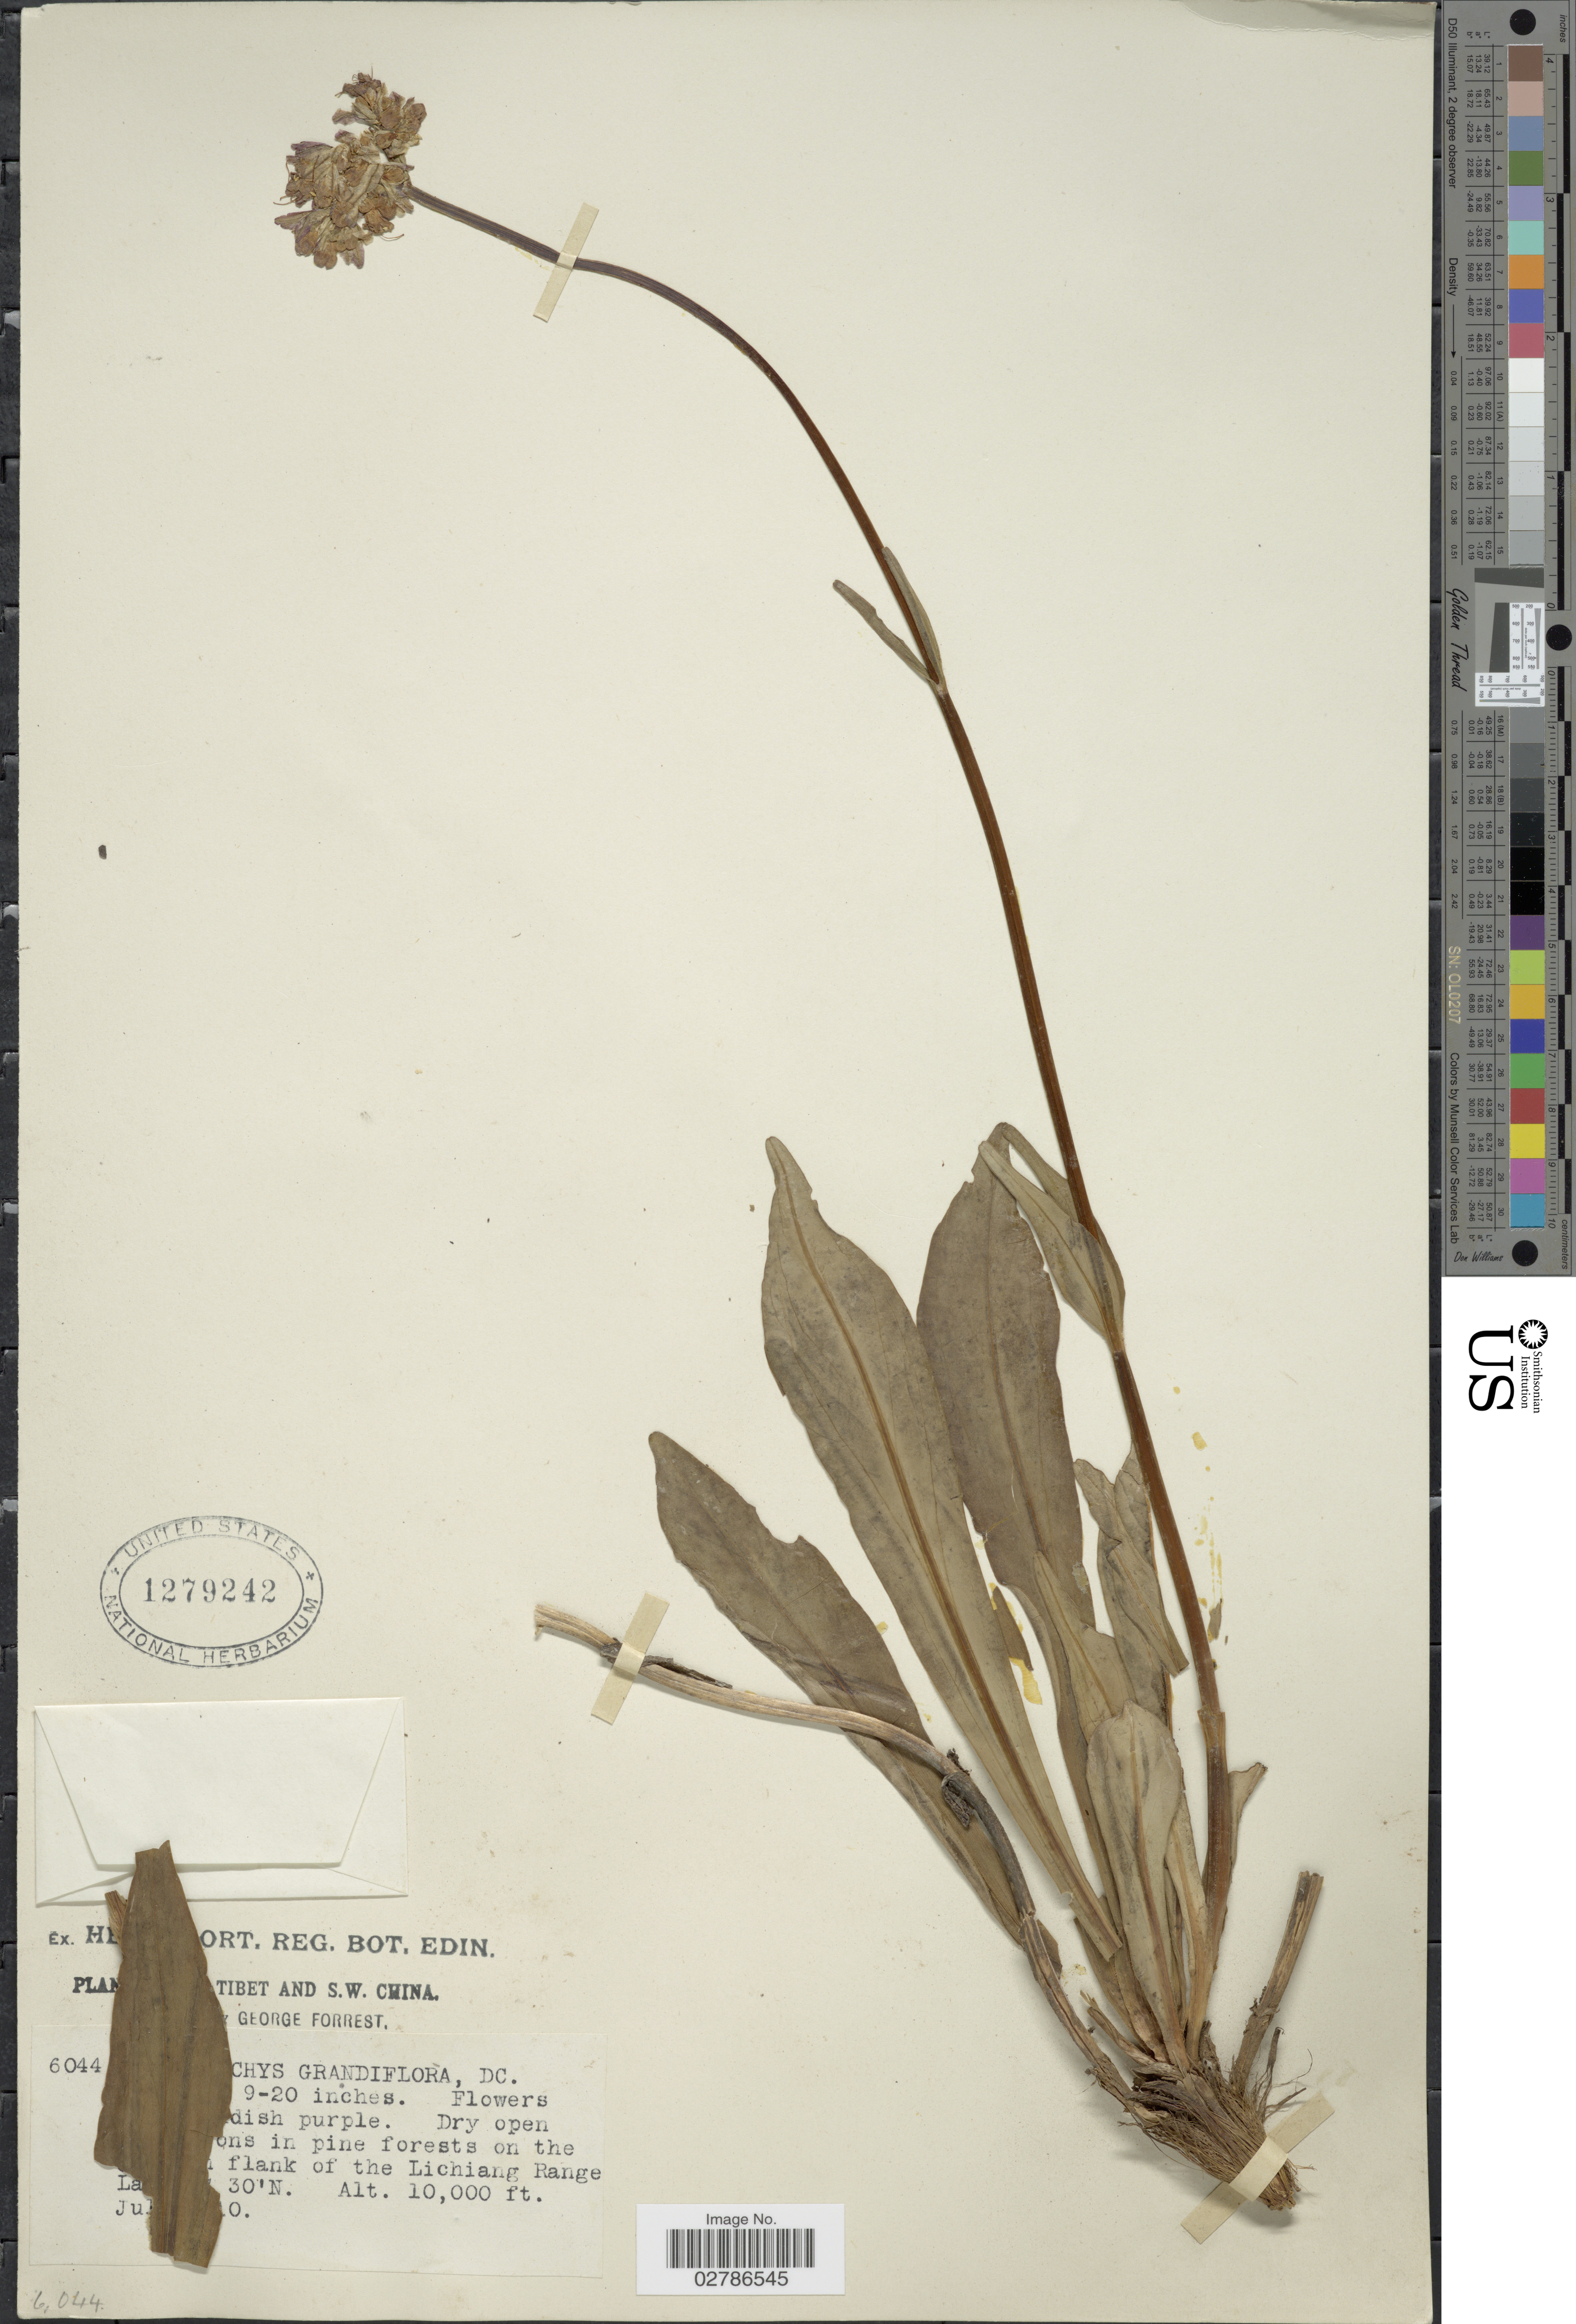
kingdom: Plantae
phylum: Tracheophyta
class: Magnoliopsida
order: Dipsacales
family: Caprifoliaceae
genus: Nardostachys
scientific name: Nardostachys grandiflora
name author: DC.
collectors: G. Forrest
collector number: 6044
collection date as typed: Transcribed d/m/y: /7/0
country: China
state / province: Xizang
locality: [illegible text] Tibet and S.W. China. Dry open [illegible text]ons in pine forests on the [illegible text] flank of the Lichiang Range.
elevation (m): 3048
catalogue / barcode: US 1279242